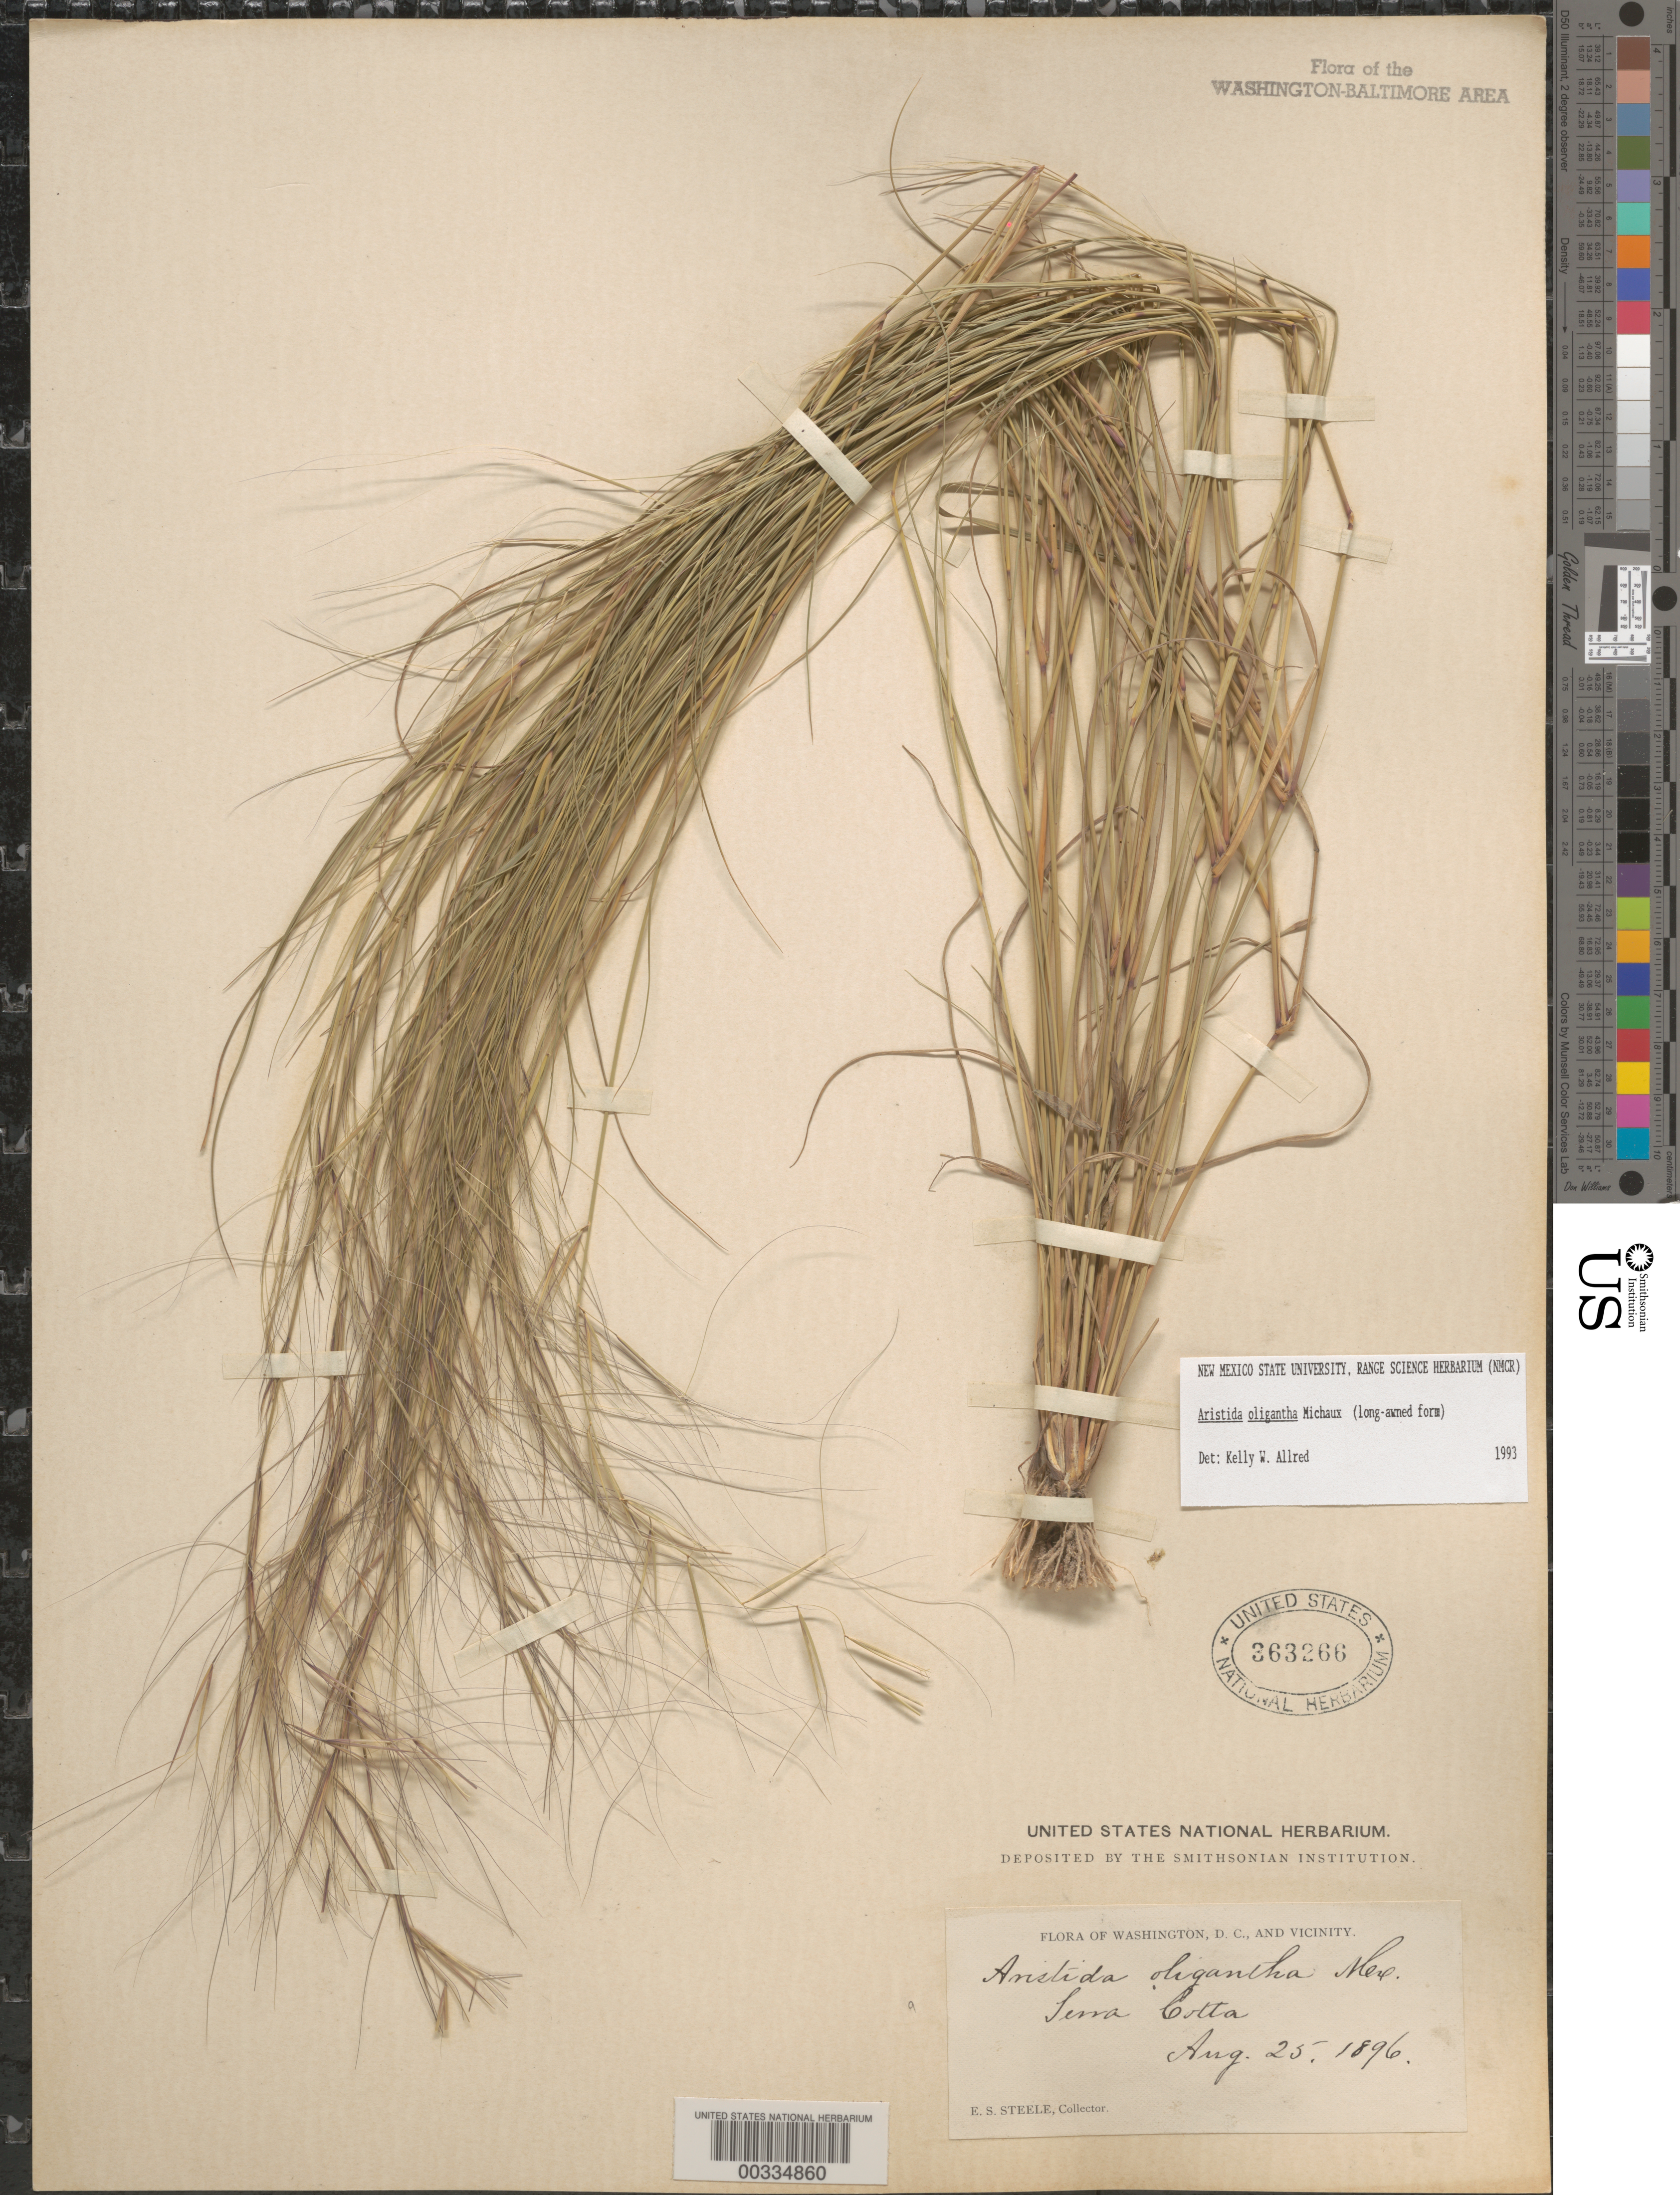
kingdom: Plantae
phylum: Tracheophyta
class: Liliopsida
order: Poales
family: Poaceae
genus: Aristida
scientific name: Aristida oligantha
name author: Michx.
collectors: E. Steele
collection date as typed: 25 Aug 1896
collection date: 1896-08-25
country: United States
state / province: District of Columbia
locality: Terra Cotta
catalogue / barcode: US 363266